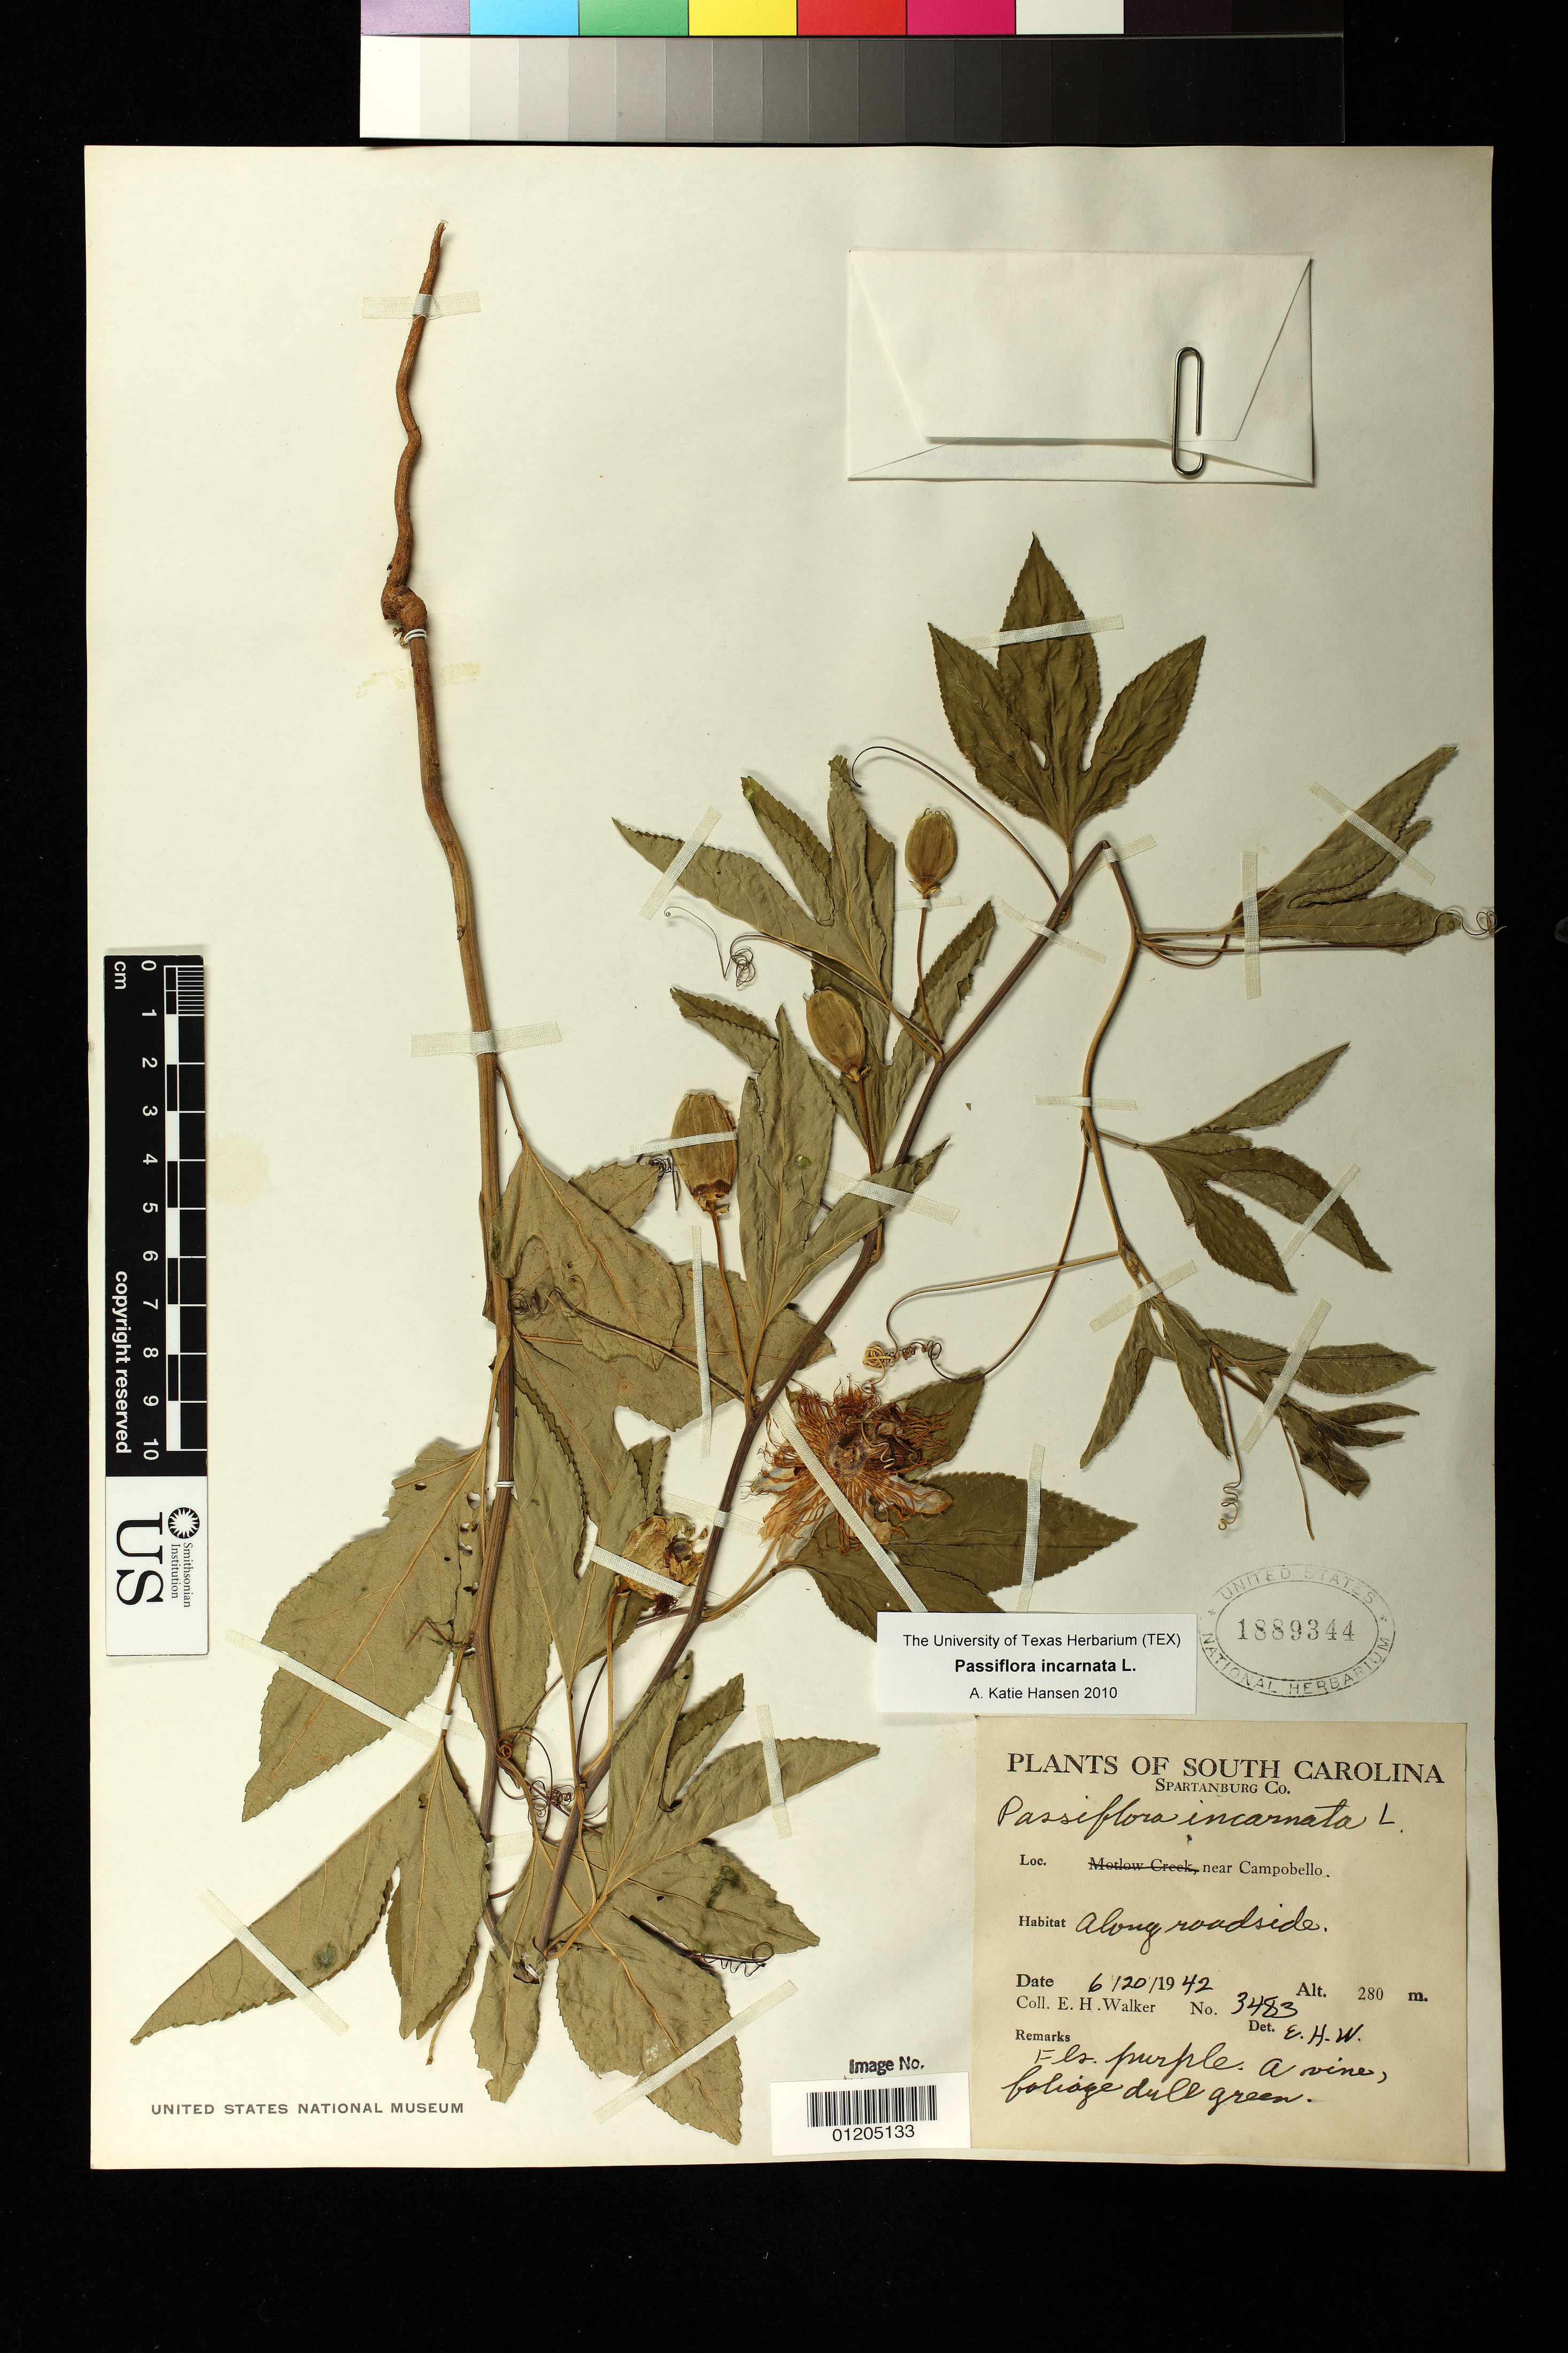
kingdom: Plantae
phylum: Tracheophyta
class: Magnoliopsida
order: Malpighiales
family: Passifloraceae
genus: Passiflora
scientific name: Passiflora incarnata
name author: L.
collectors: E. H. Walker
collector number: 3483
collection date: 1942-06-20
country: United States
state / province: South Carolina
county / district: Spartanburg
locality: Motlow Creek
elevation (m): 280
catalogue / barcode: US 1889344